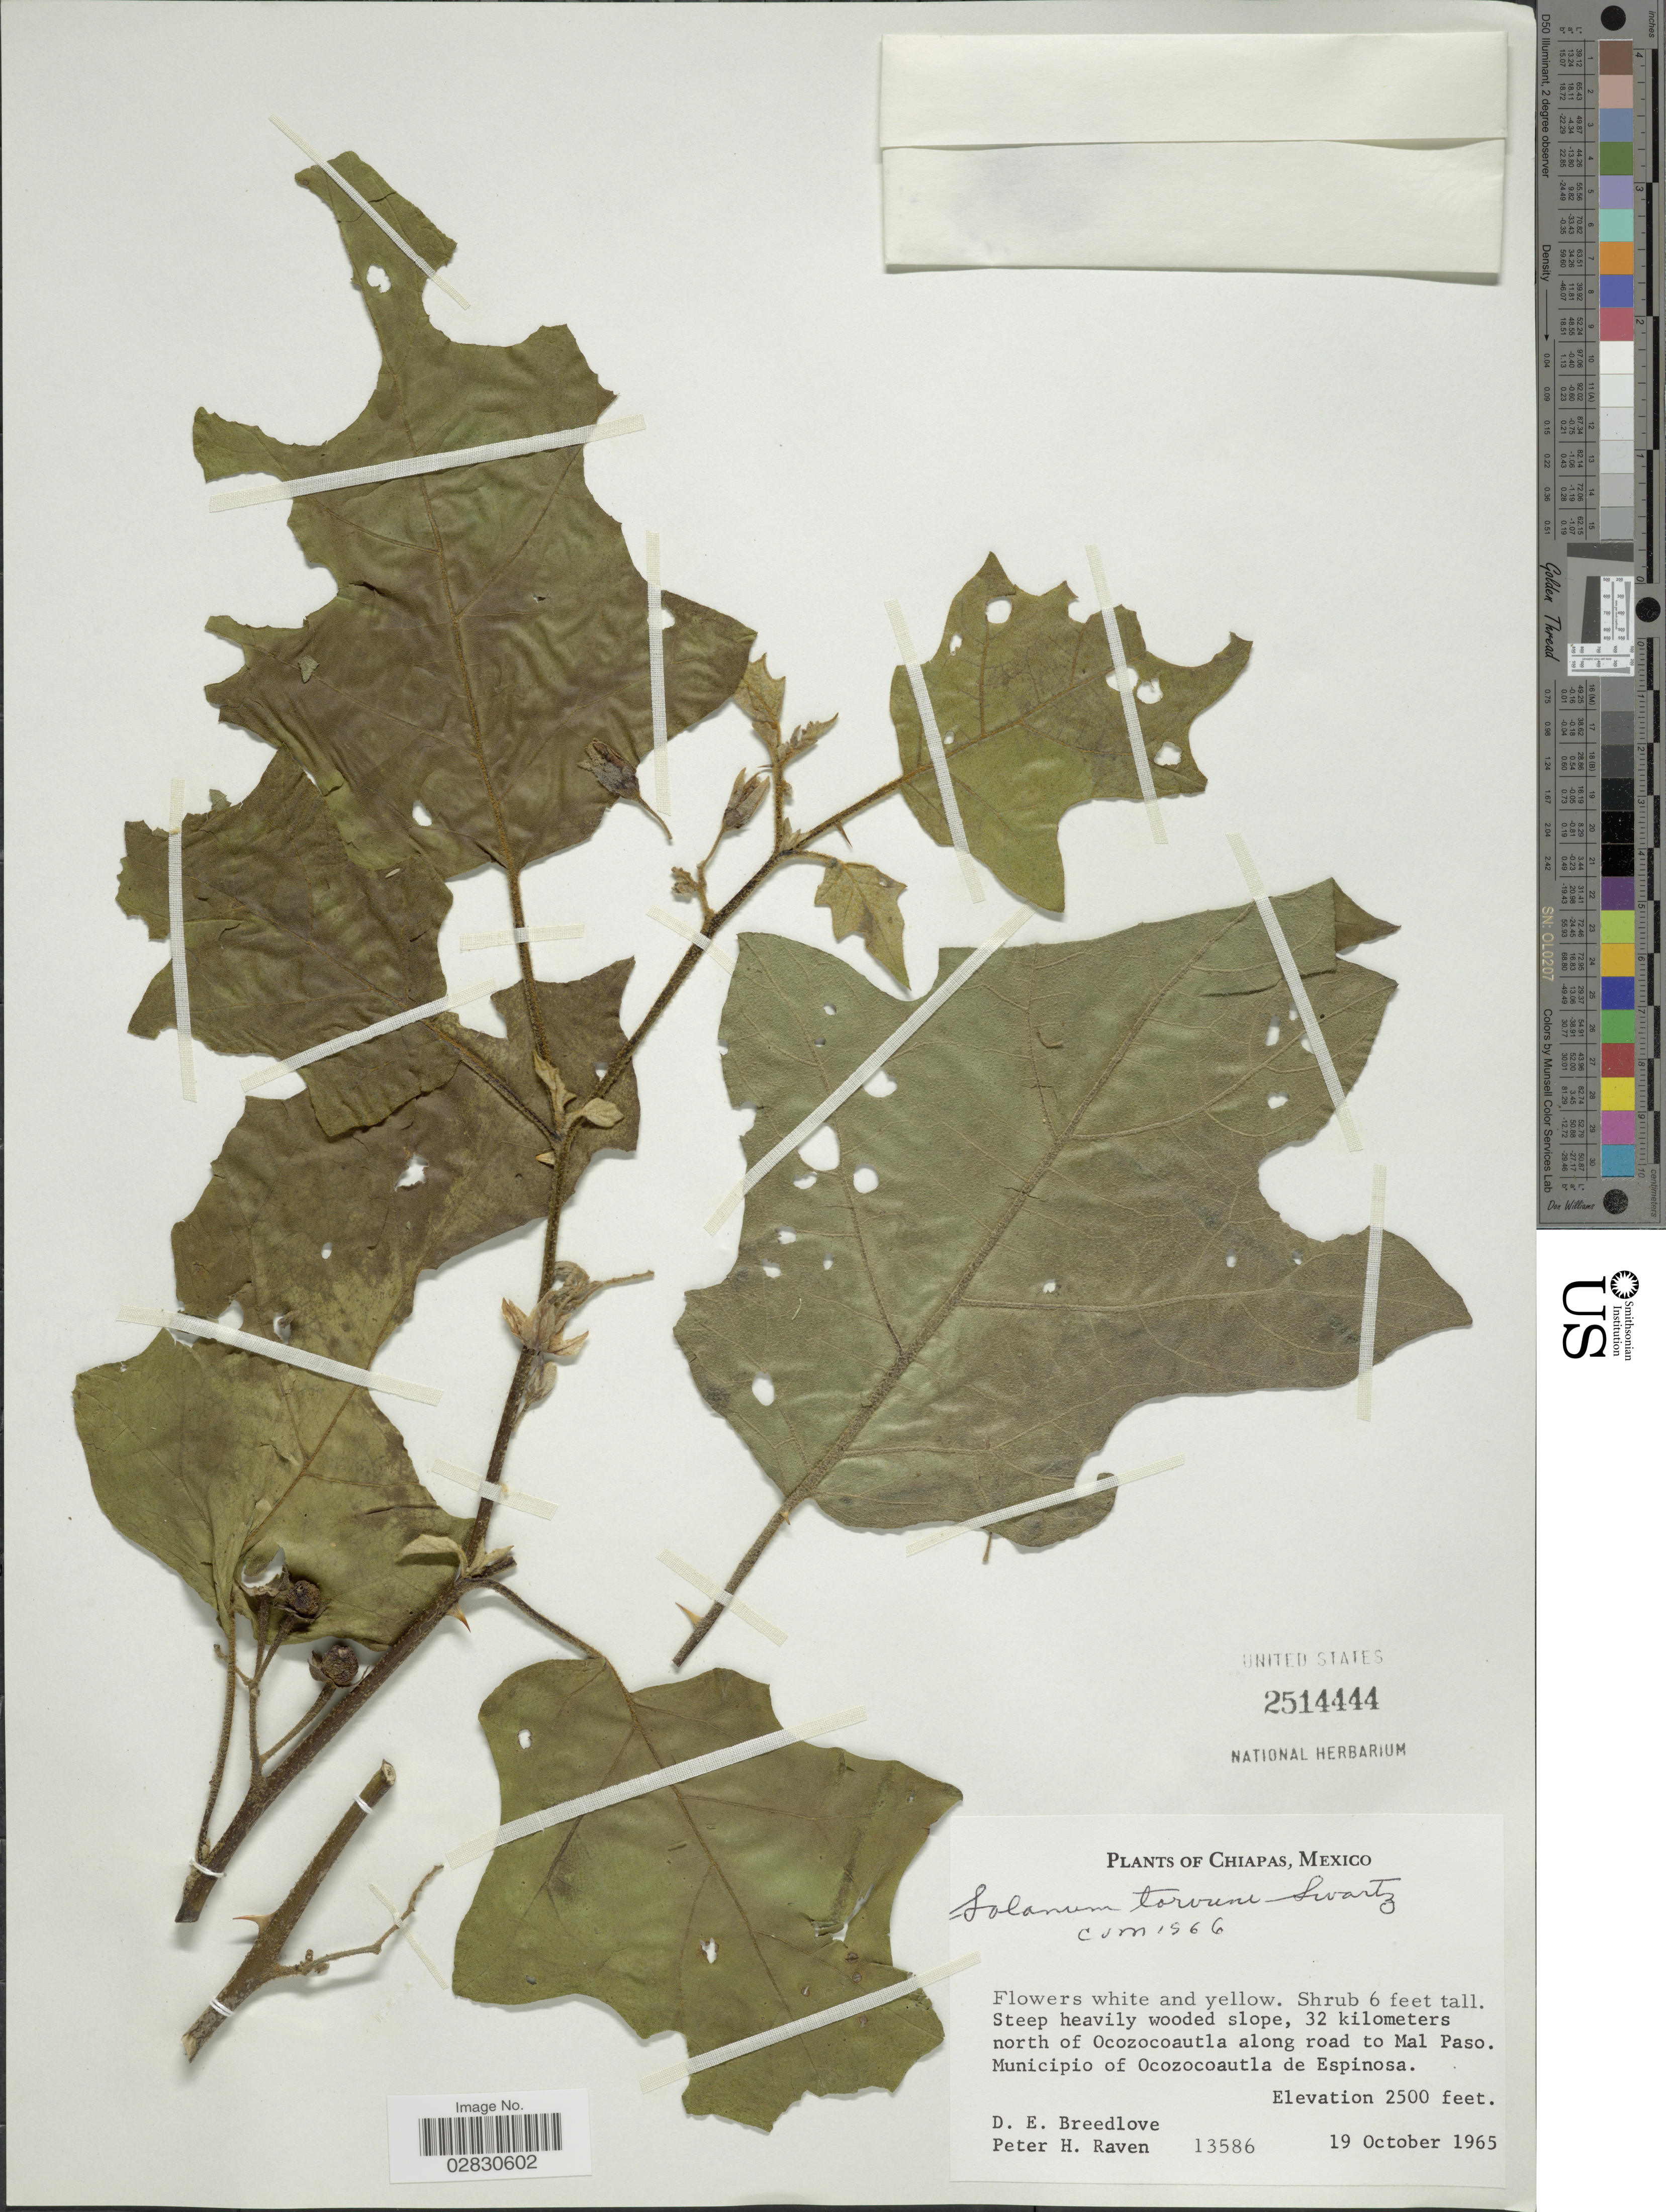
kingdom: Plantae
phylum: Tracheophyta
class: Magnoliopsida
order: Solanales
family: Solanaceae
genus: Solanum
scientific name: Solanum torvum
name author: Sw.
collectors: D. E. Breedlove & P. Raven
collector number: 13586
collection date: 1965-10-19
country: Mexico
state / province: Chiapas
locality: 32 kilometers north of Ocozocoautla along road to Mal Paso. Municipio of Ocozocoautla de Espinosa.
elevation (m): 762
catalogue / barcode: US 2514444